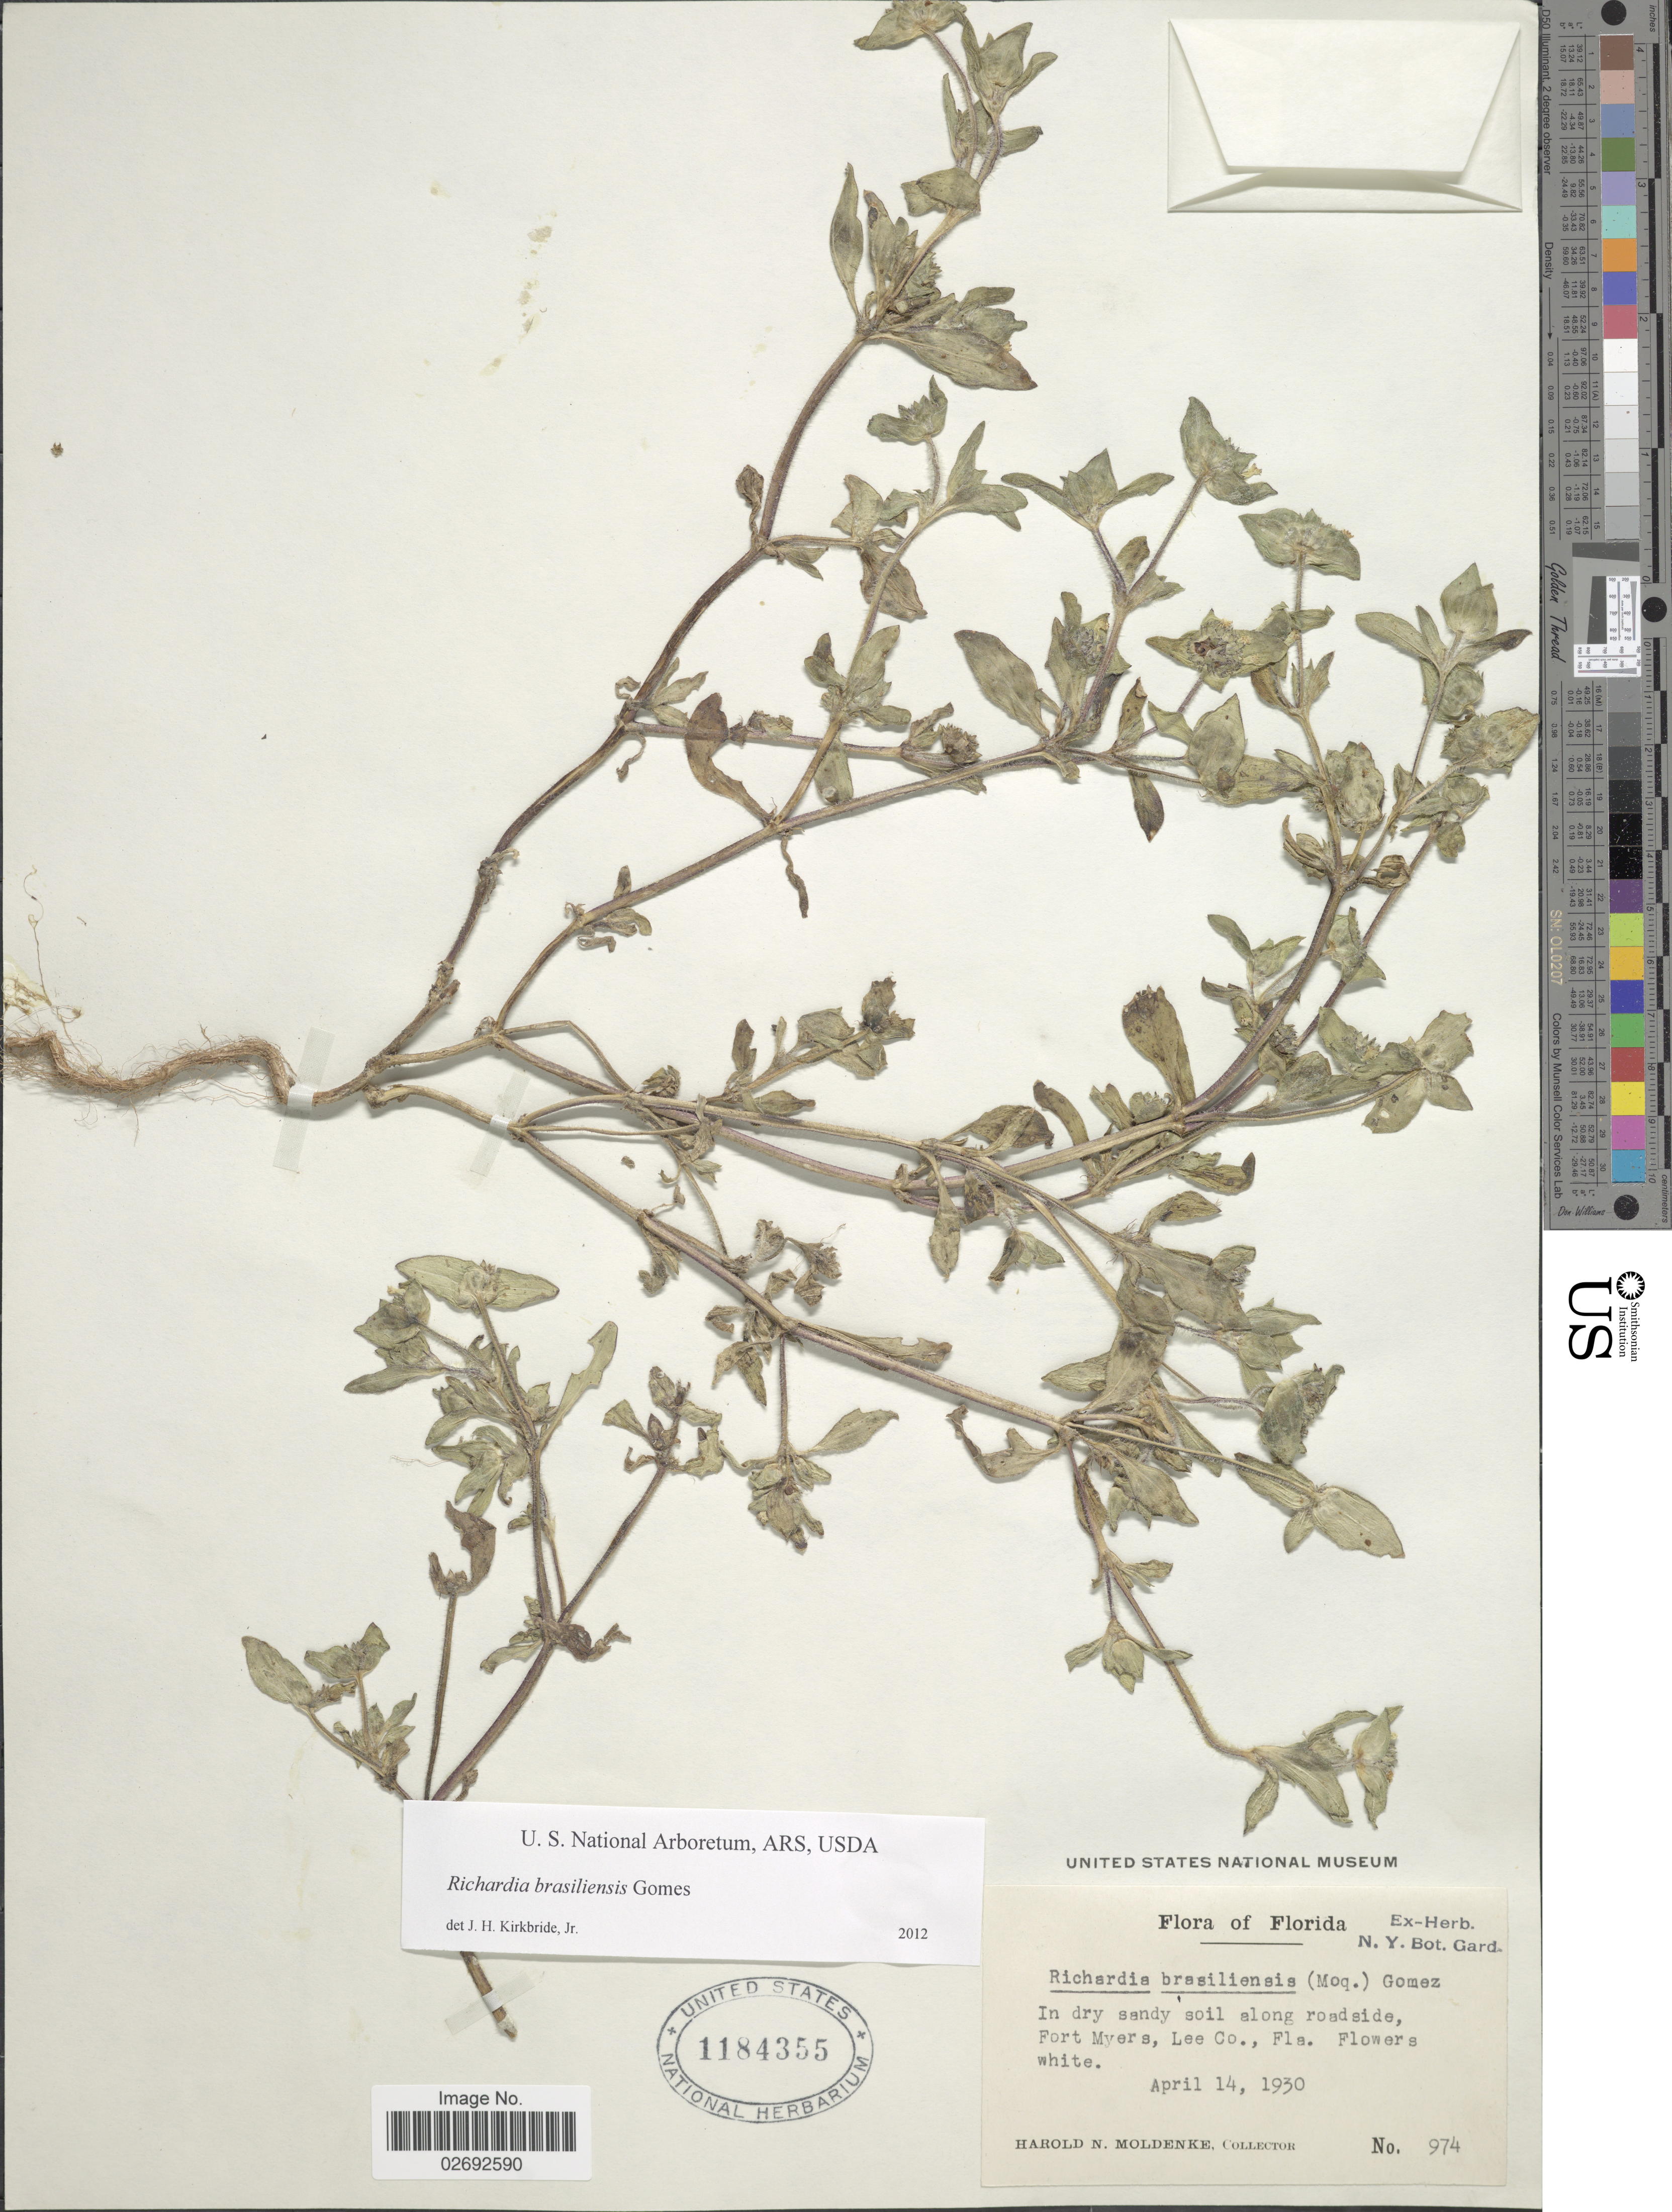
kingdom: Plantae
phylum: Tracheophyta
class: Magnoliopsida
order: Gentianales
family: Rubiaceae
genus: Richardia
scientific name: Richardia brasiliensis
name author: Gomes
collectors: H. N. Moldenke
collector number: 974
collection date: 1930-04-14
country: United States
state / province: Florida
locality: In dry sandy soil along roadside, Fort Myers, Lee Co., Fla.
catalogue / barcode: US 1184355